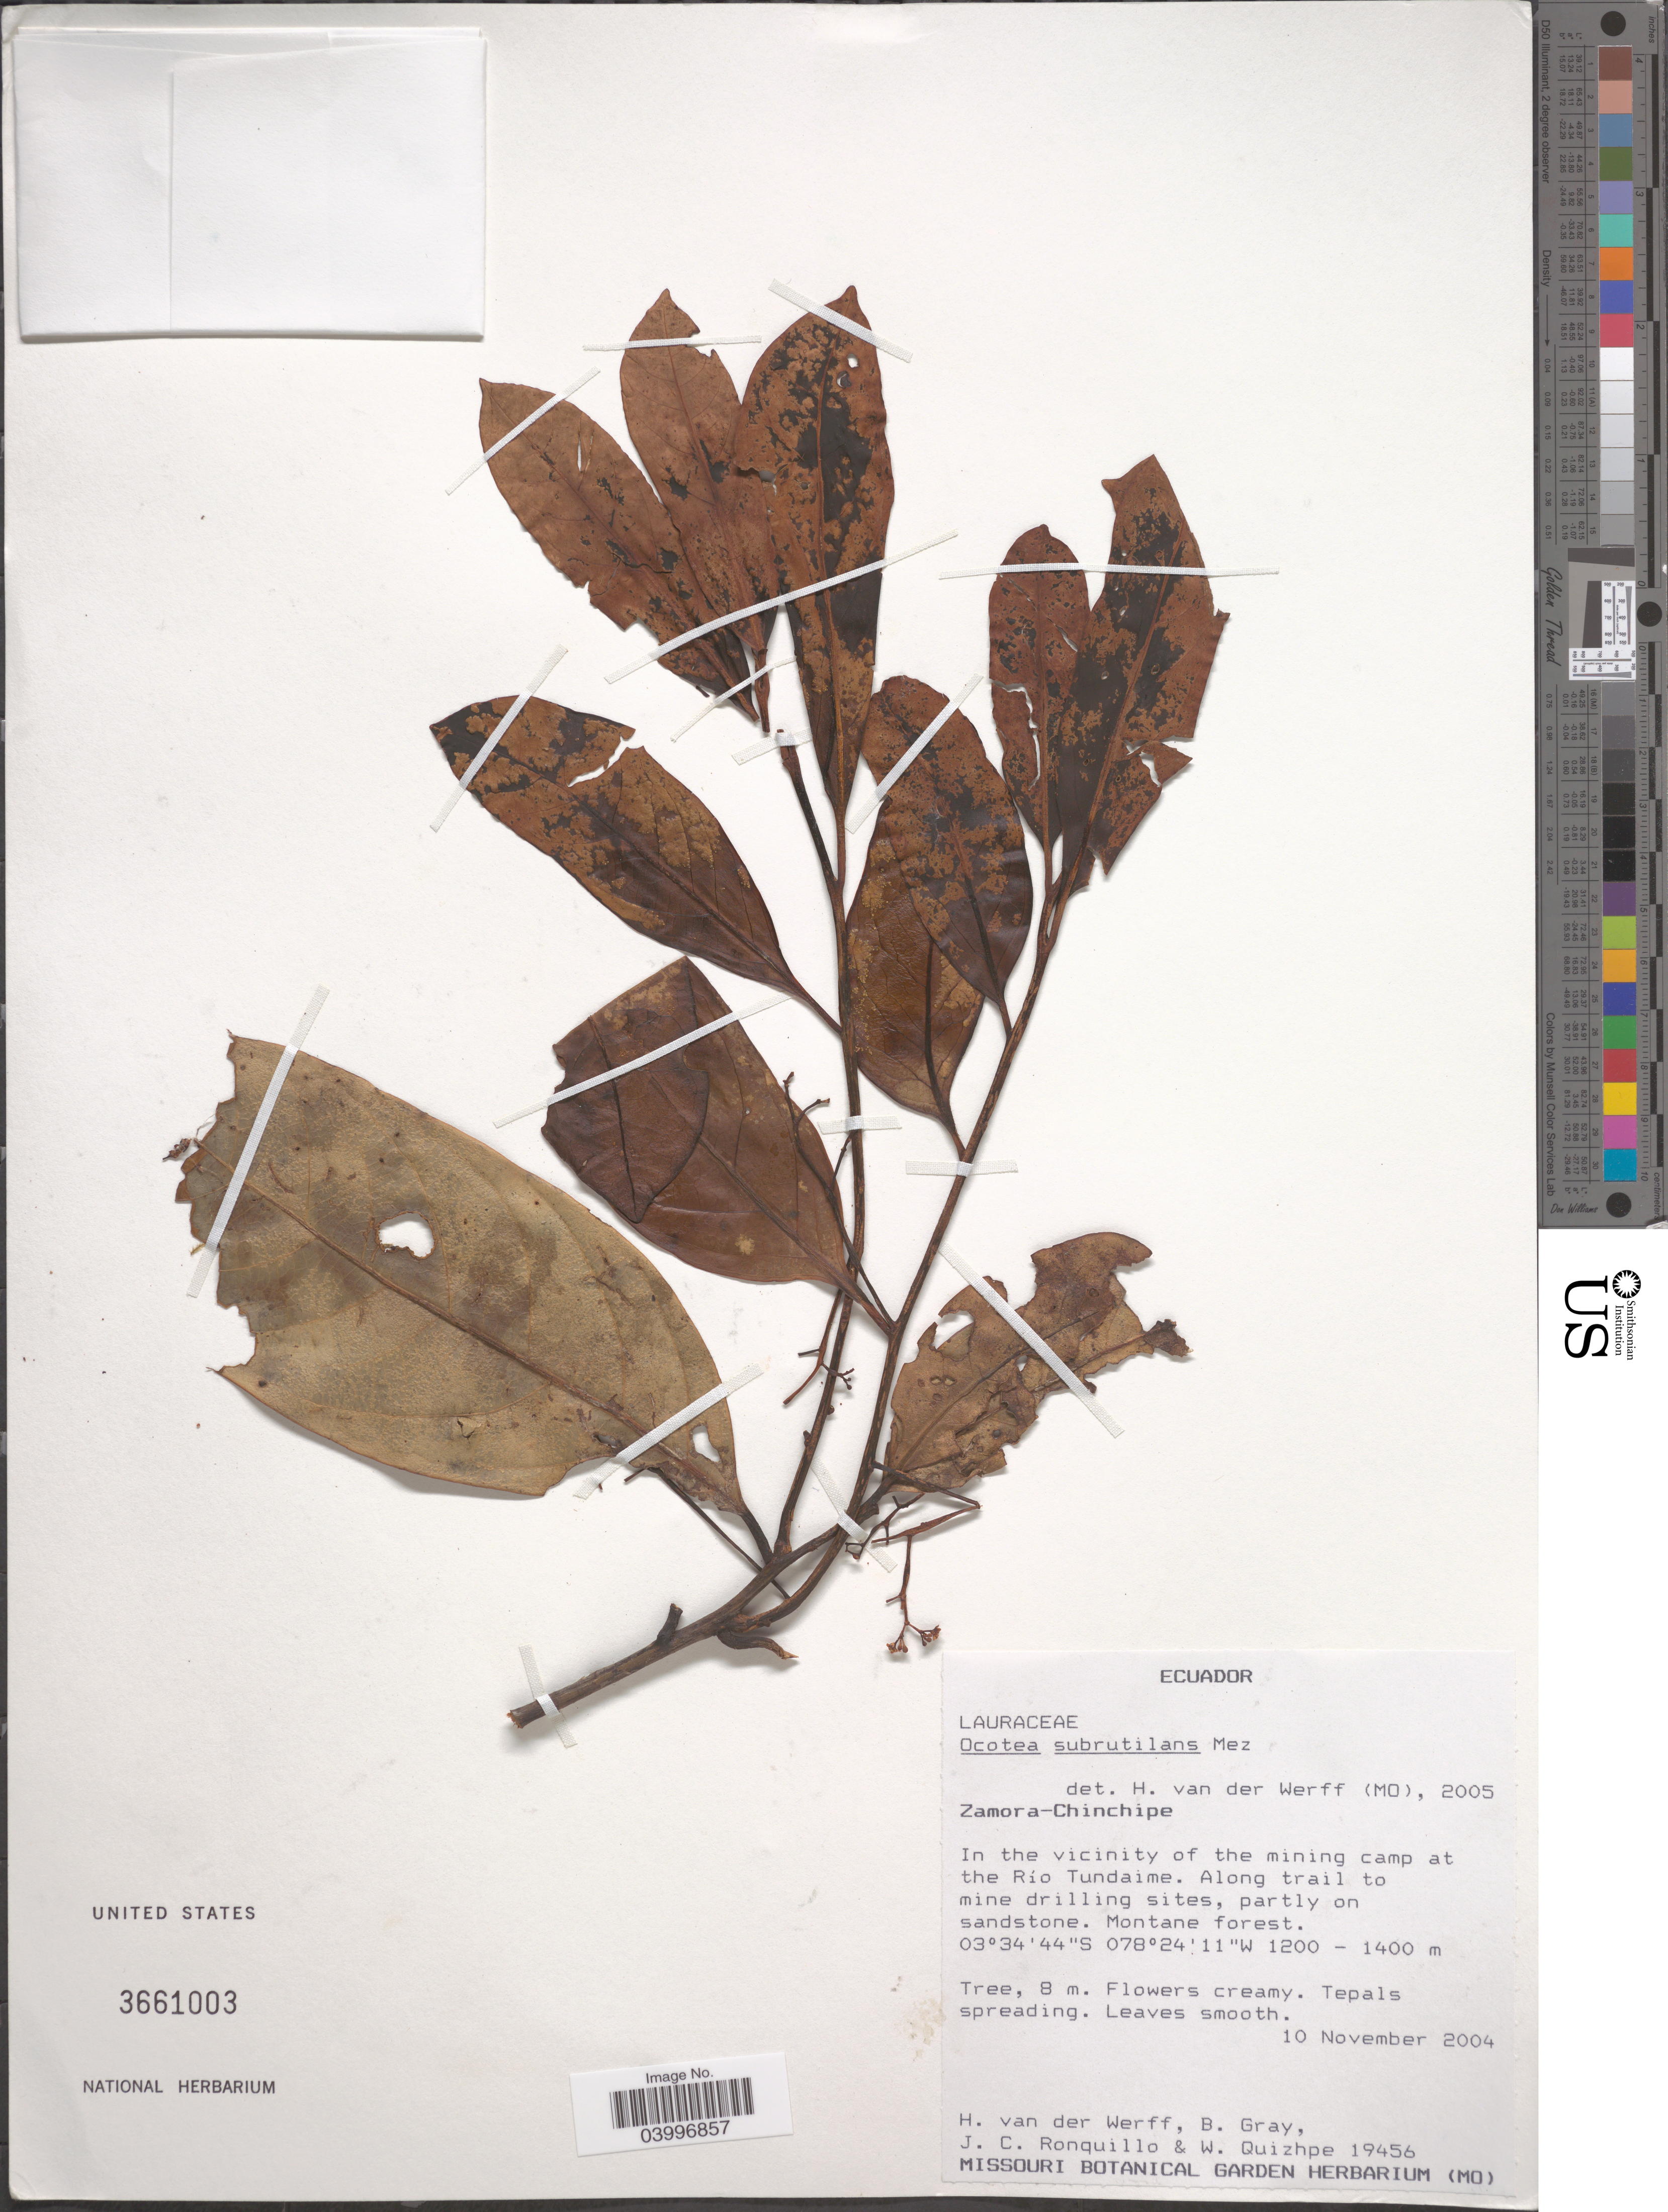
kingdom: Plantae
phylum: Tracheophyta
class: Magnoliopsida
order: Laurales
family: Lauraceae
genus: Ocotea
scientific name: Ocotea subrutilans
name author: (Nees) Mez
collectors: H. van der Werff, B. Gray, J. Ronquillo & W. Quizhpe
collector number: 19456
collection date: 2004-11-10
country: Ecuador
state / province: Zamora-Chinchipe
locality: In the vicinity of the mining camp at the Río Tundaime. Along trail to mine drilling sites.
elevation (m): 1200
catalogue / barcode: US 3661003